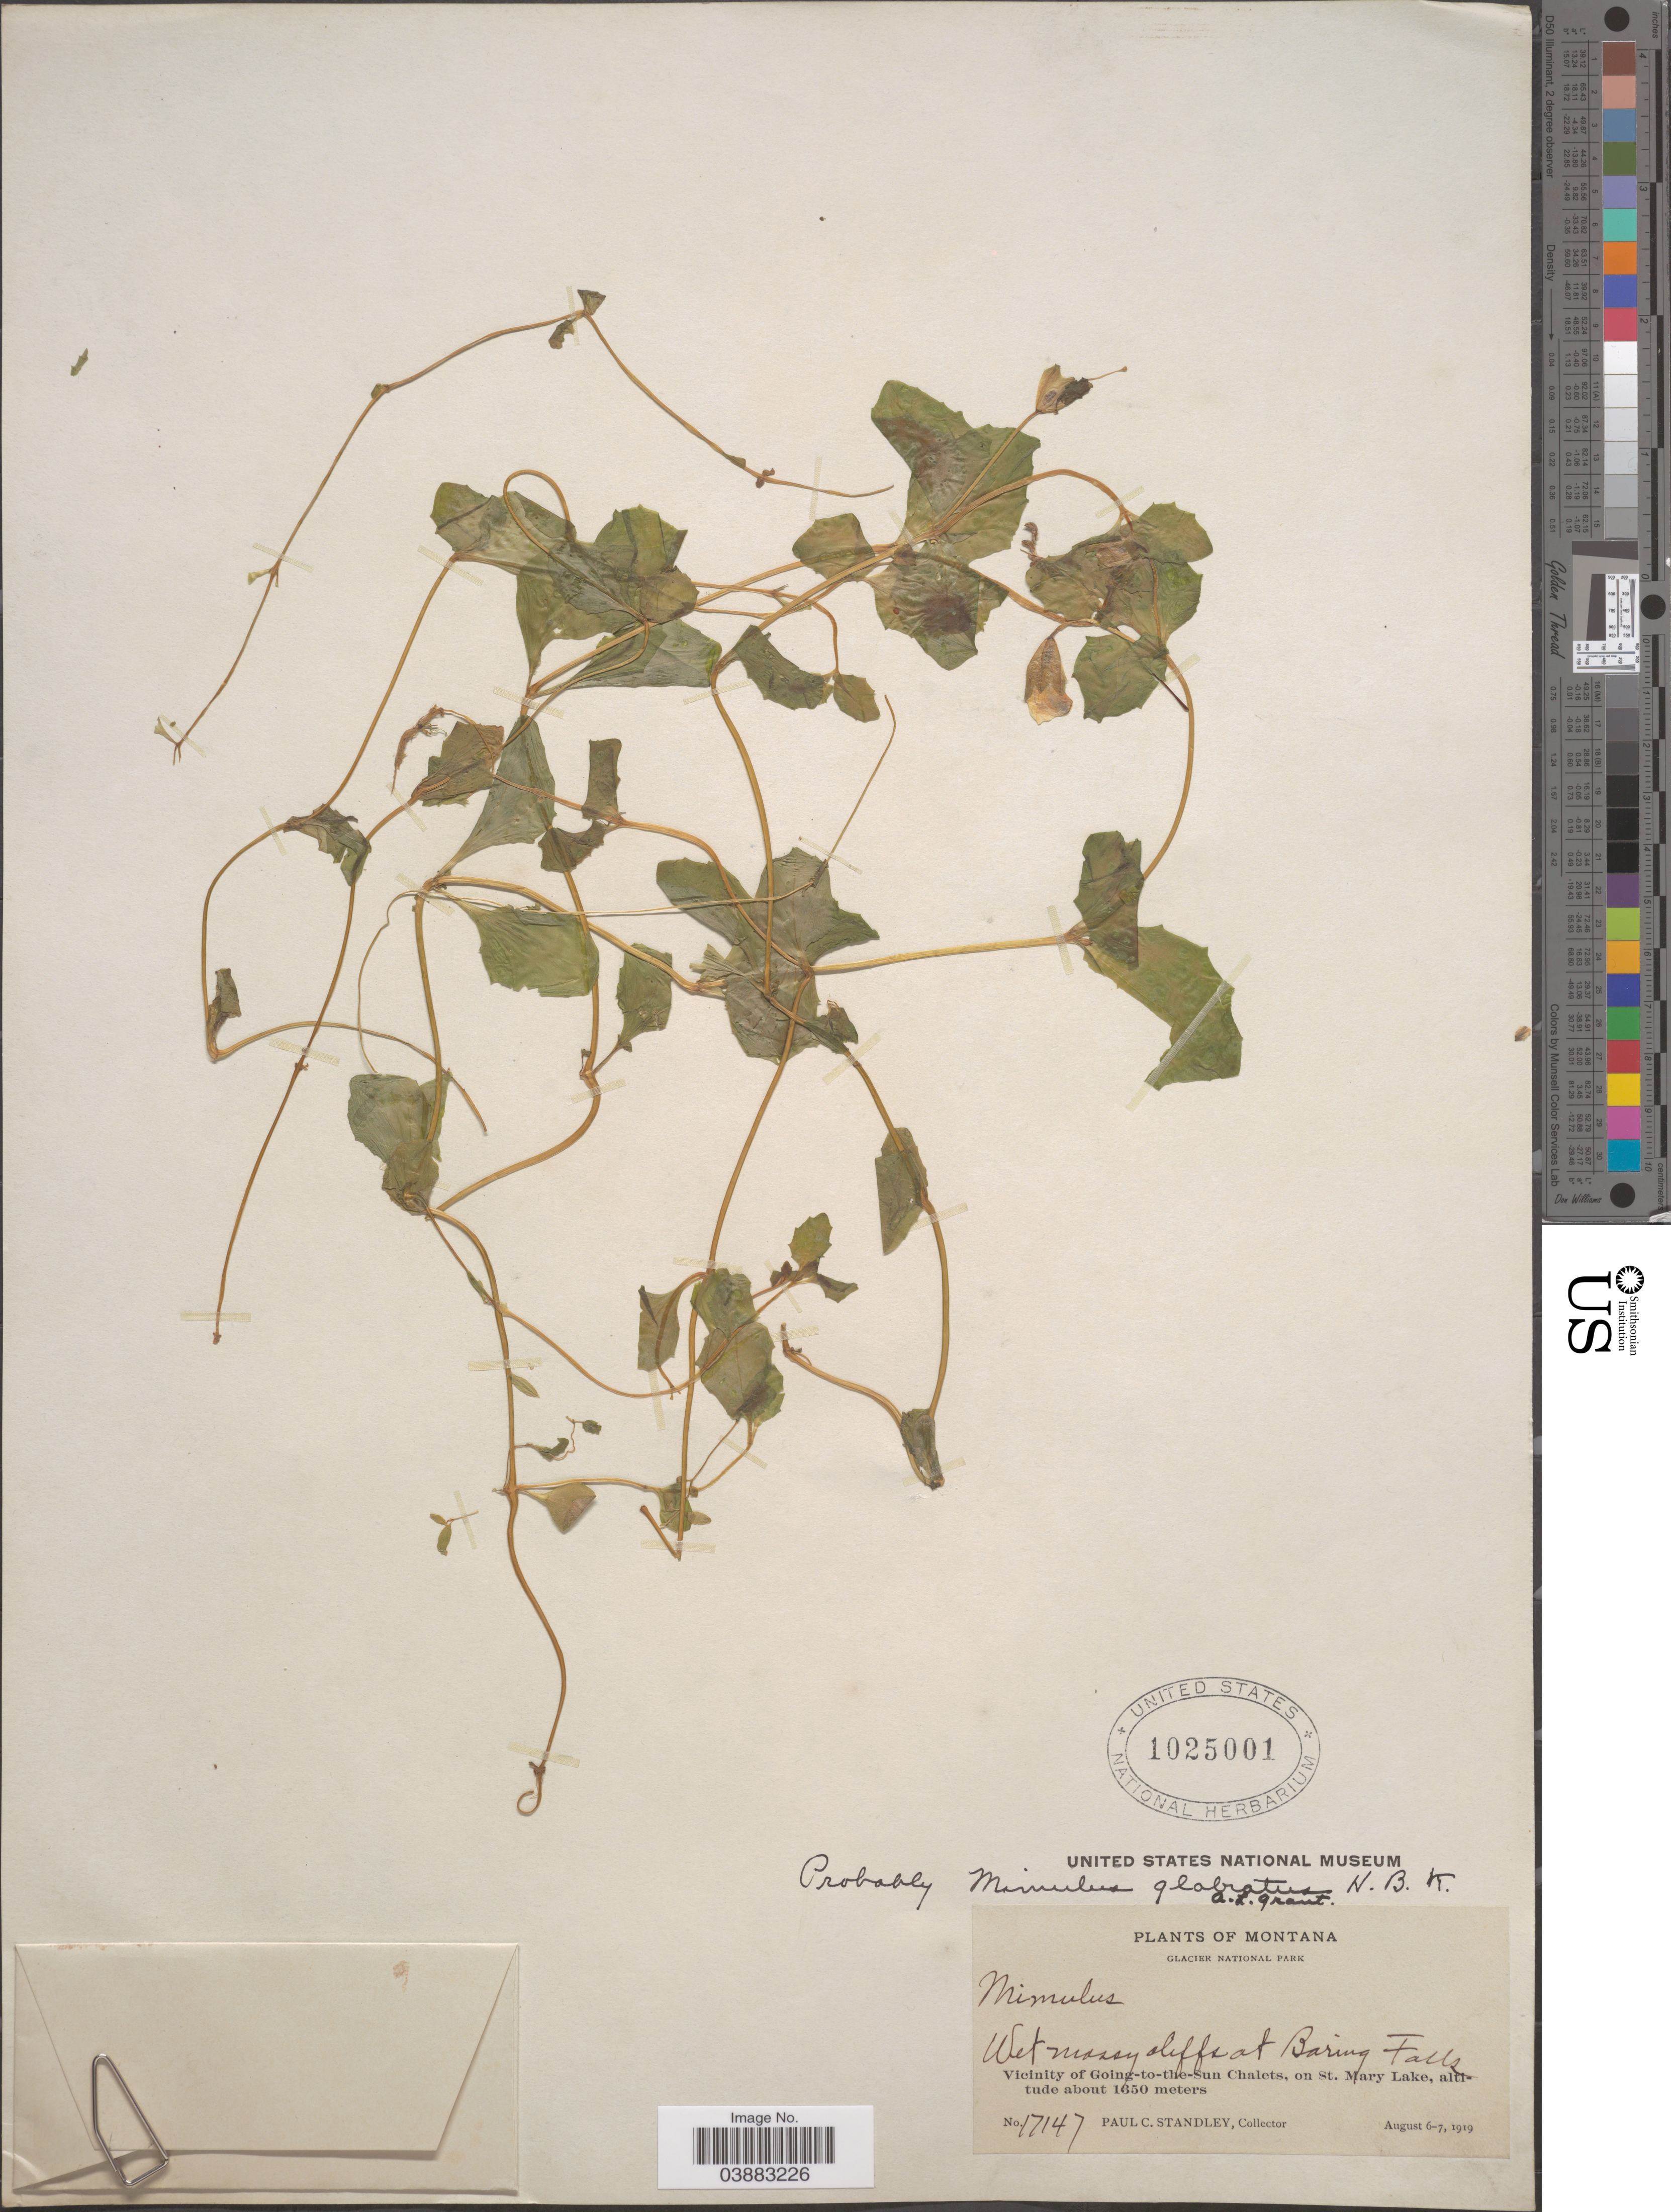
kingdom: Plantae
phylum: Tracheophyta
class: Magnoliopsida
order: Lamiales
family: Phrymaceae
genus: Mimulus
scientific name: Mimulus sp.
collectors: P. C. Standley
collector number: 17147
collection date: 1919-08-06/1919-08-07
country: United States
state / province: Montana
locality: Glacier National Park. Wet mossy cliffs at Baring Falls. Vicinity of Going-to-the-Sun Chalets, on St. Mary Lake.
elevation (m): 1350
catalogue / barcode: US 1025001